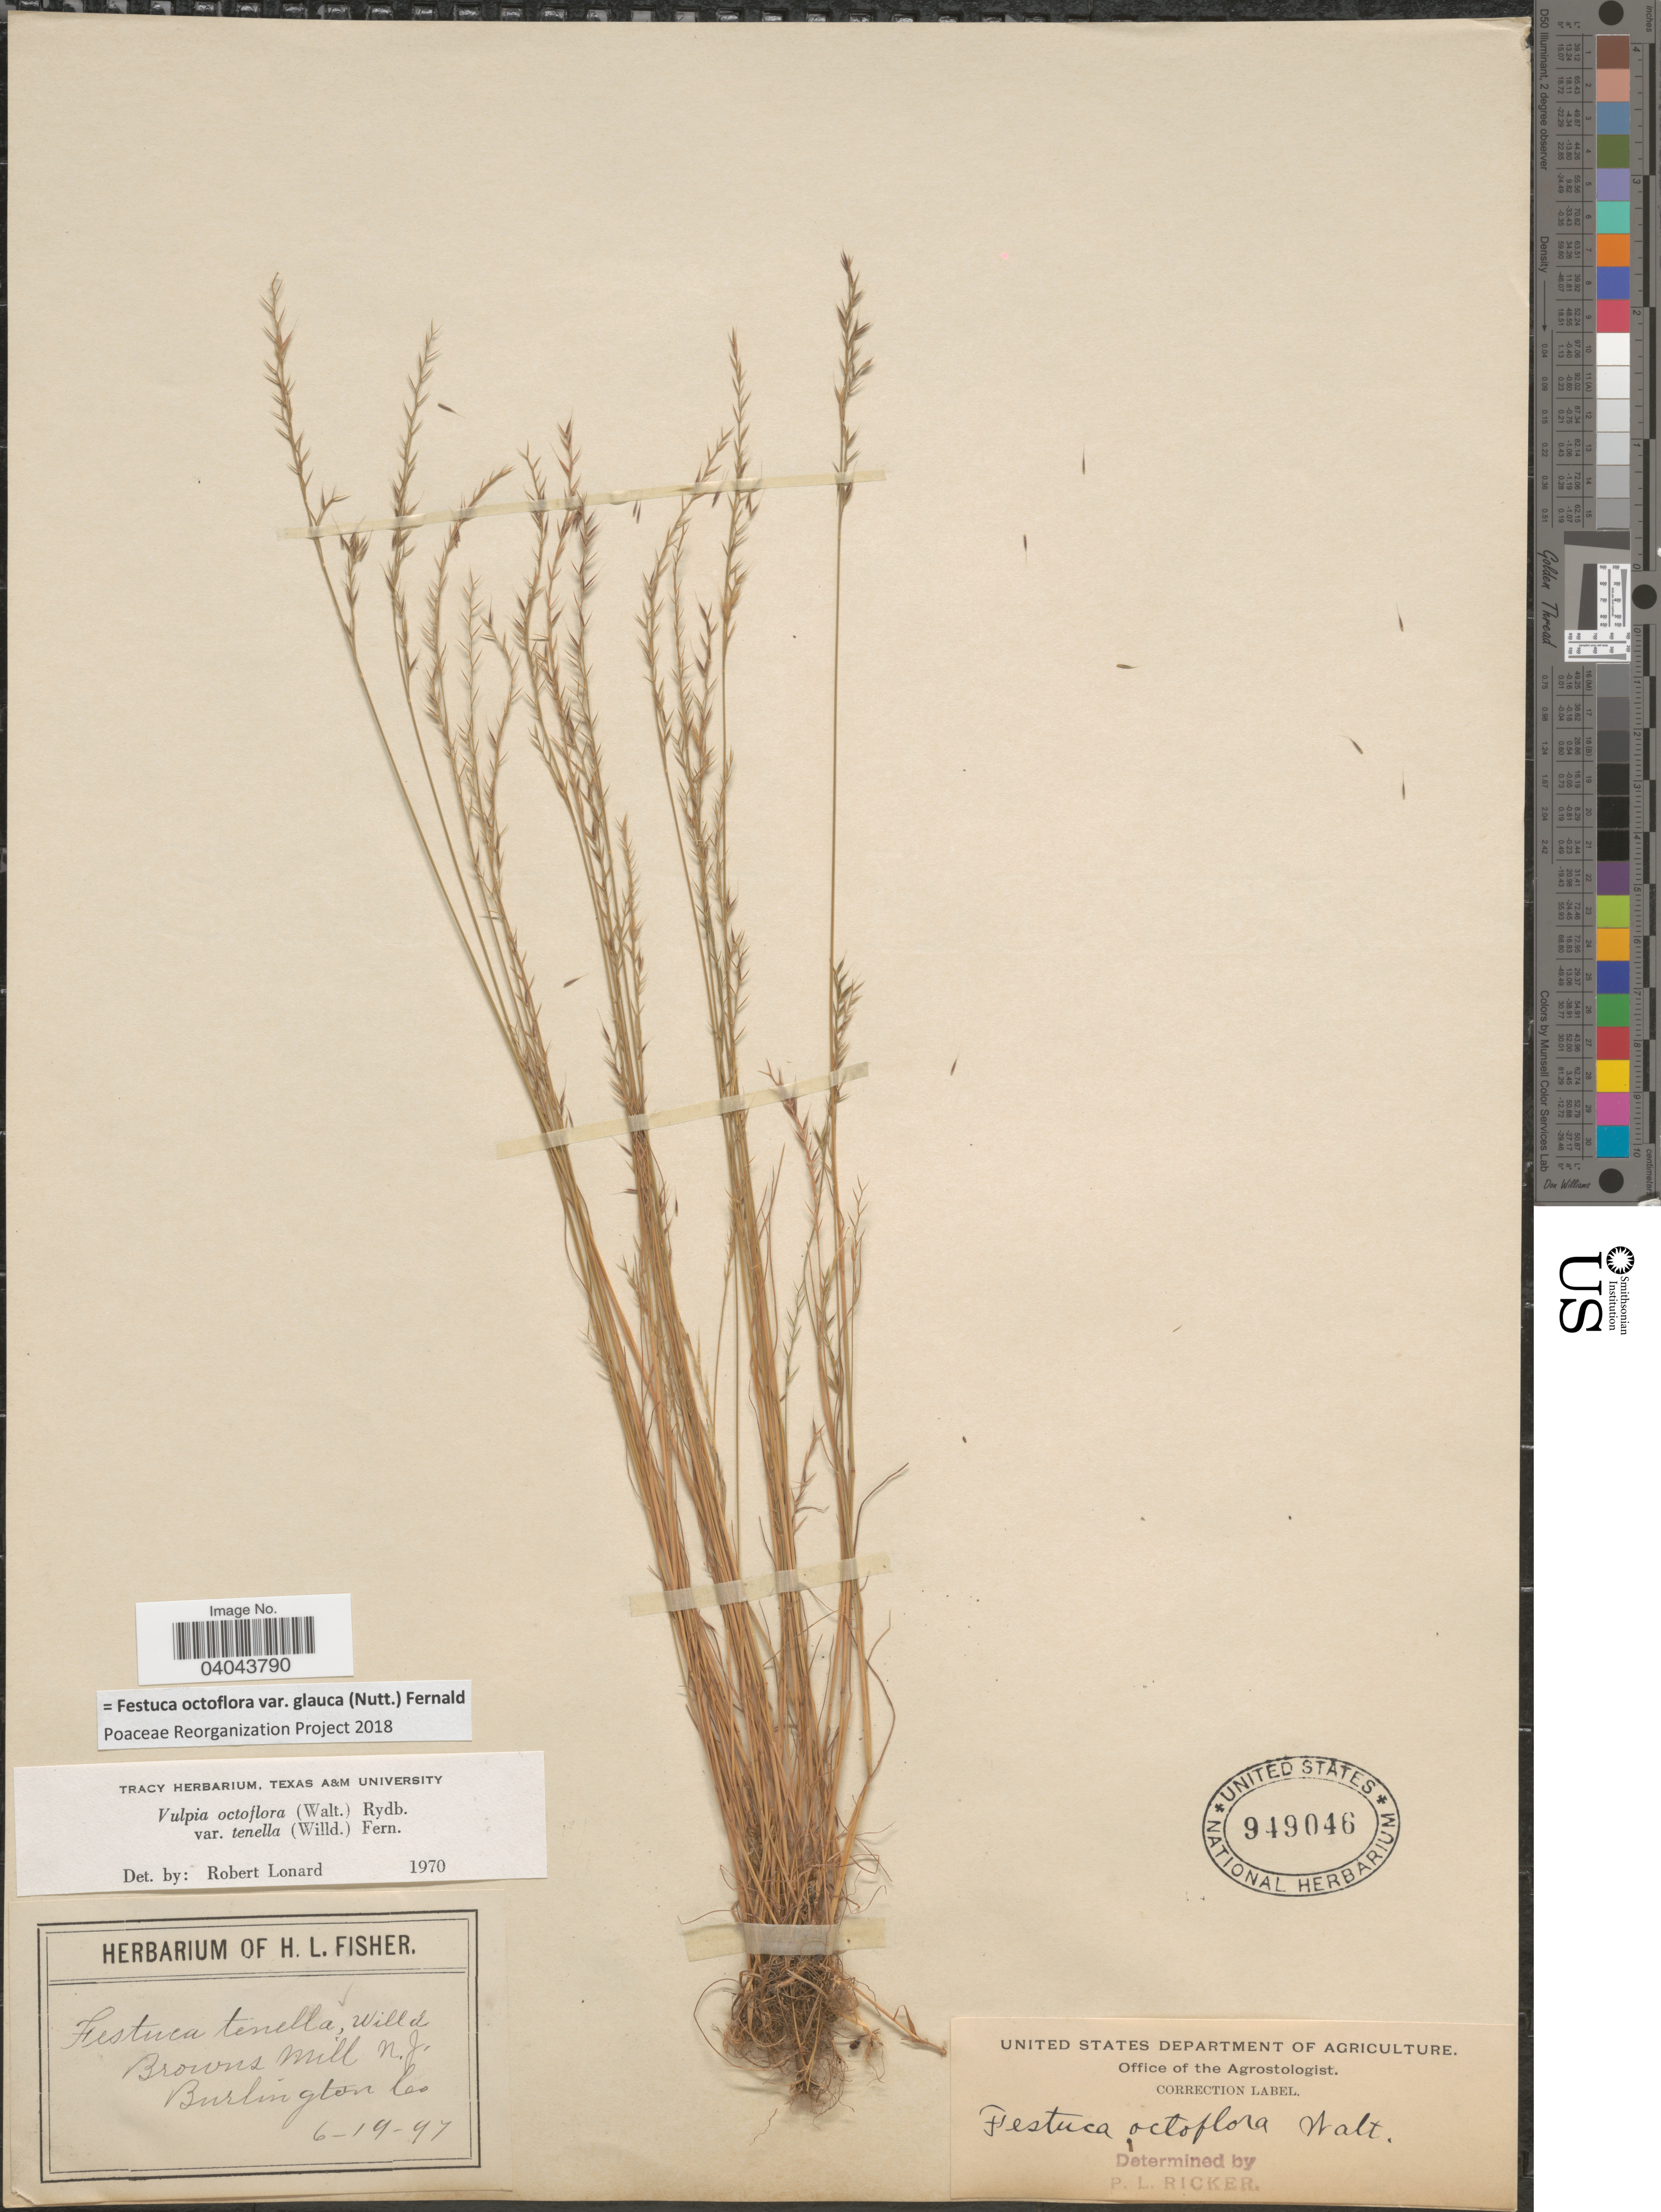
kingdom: Plantae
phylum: Tracheophyta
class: Liliopsida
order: Poales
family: Poaceae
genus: Festuca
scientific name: Festuca octoflora var. glauca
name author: (Nutt.) Fernald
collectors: ex herb. of H. L. Fisher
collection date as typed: Transcribed d/m/y: 19/6/97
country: United States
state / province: New Jersey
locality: Browns Mill. Burlington Co.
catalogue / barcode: US 949046